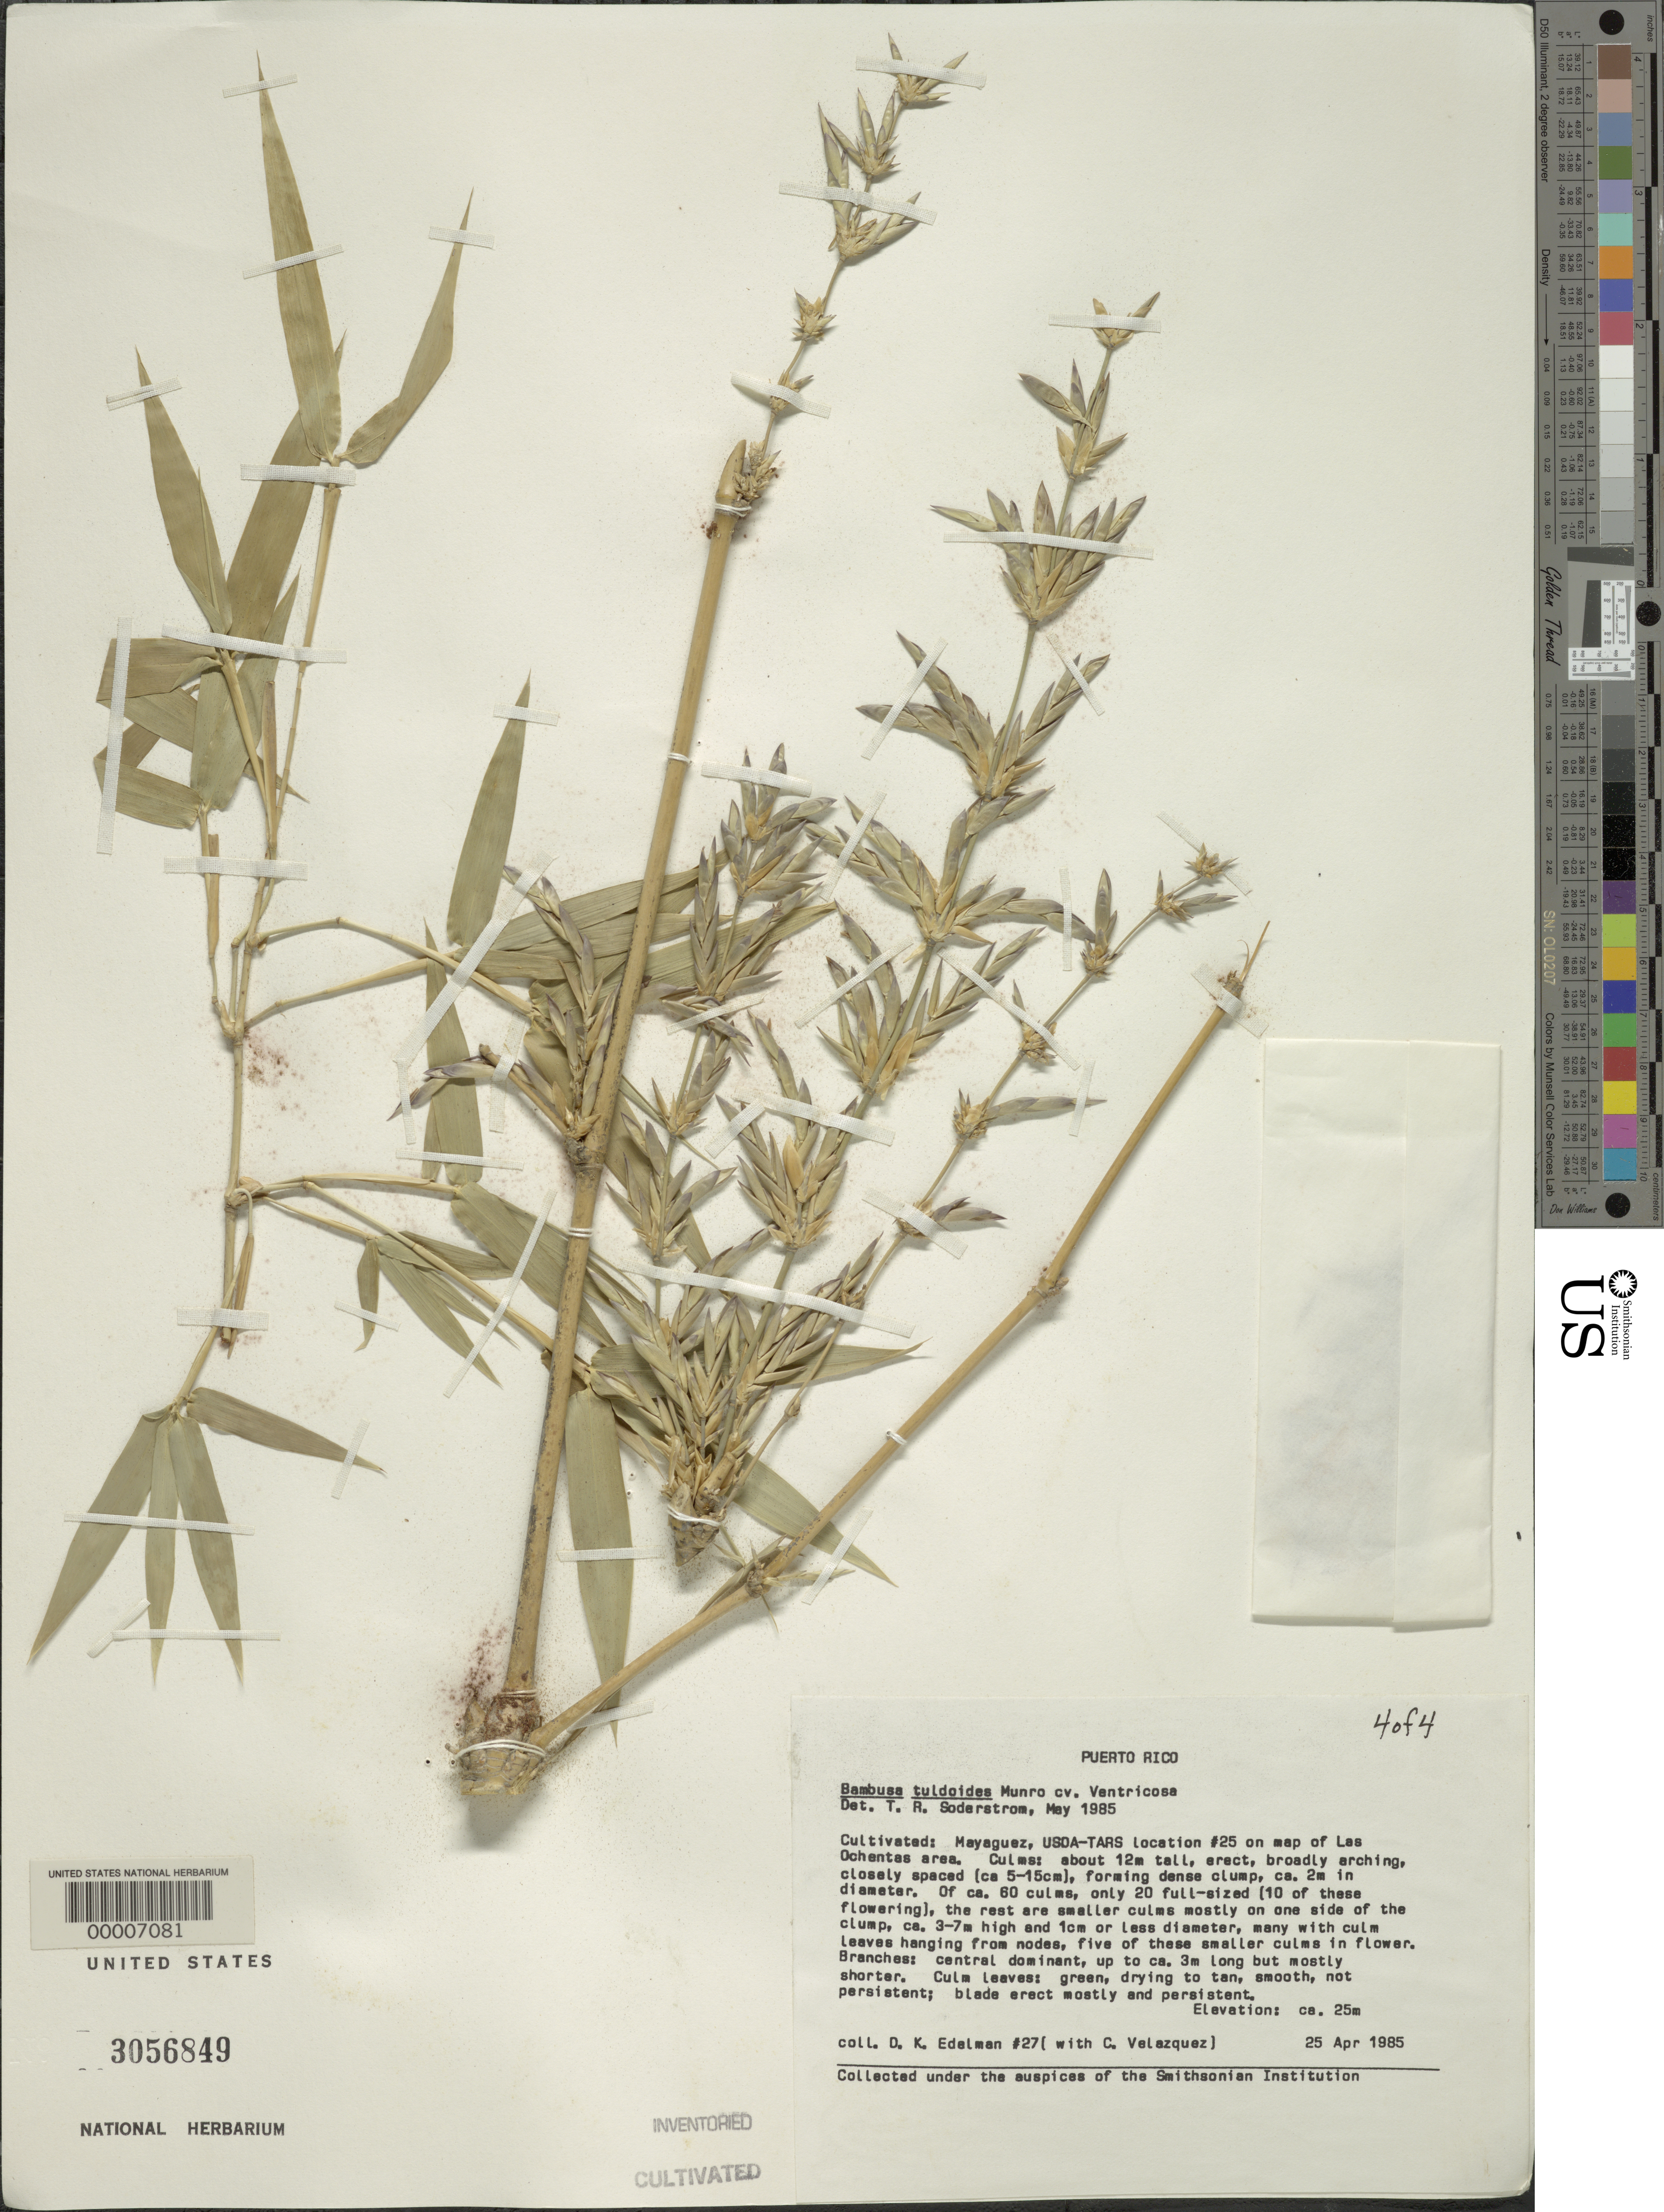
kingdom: Plantae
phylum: Tracheophyta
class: Liliopsida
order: Poales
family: Poaceae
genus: Bambusa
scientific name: Bambusa tuldoides var. ventricosa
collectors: D. Edelman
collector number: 27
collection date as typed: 25 Apr 1985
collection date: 1985-04-25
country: Puerto Rico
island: Greater Antilles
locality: Mayaguez, usda-tars, location 19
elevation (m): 25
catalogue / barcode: US 3056849